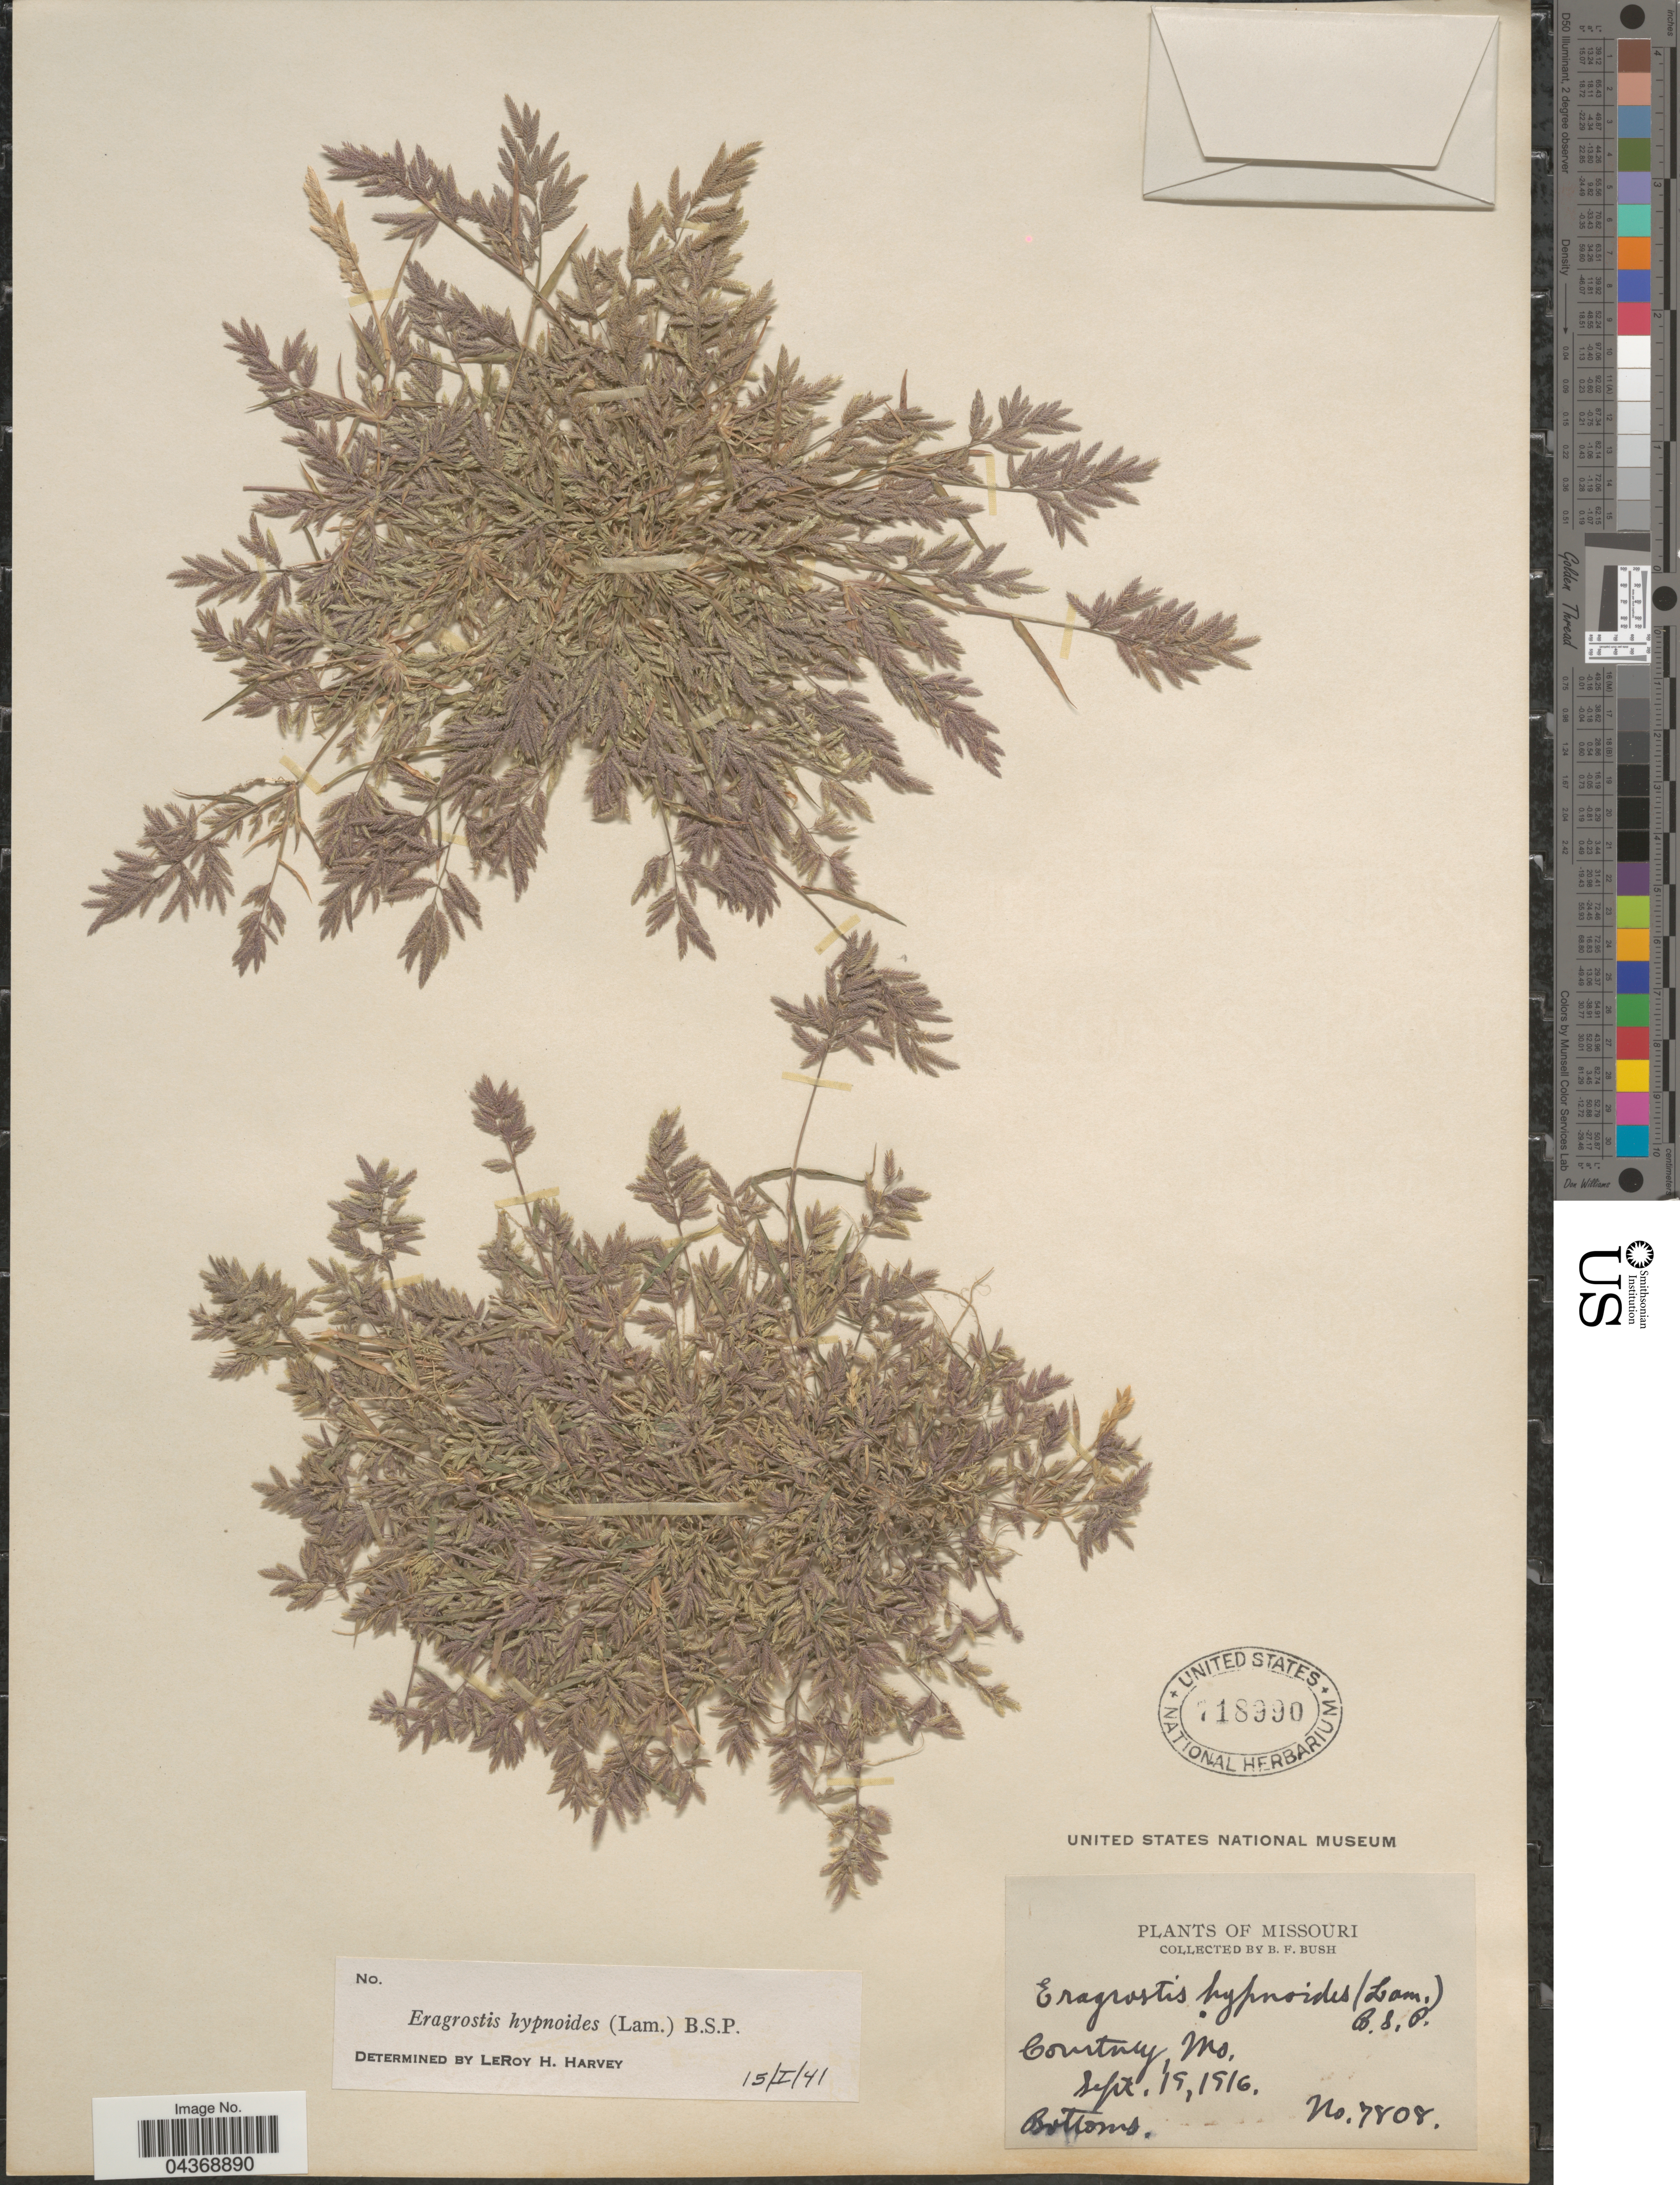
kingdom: Plantae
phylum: Tracheophyta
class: Liliopsida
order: Poales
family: Poaceae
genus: Eragrostis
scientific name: Eragrostis hypnoides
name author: (Lam.) Britton, Stearns & Poggenb.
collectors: B. F. Bush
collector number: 7808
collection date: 1916-09-19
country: United States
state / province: Missouri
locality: Courtney.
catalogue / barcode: US 718990